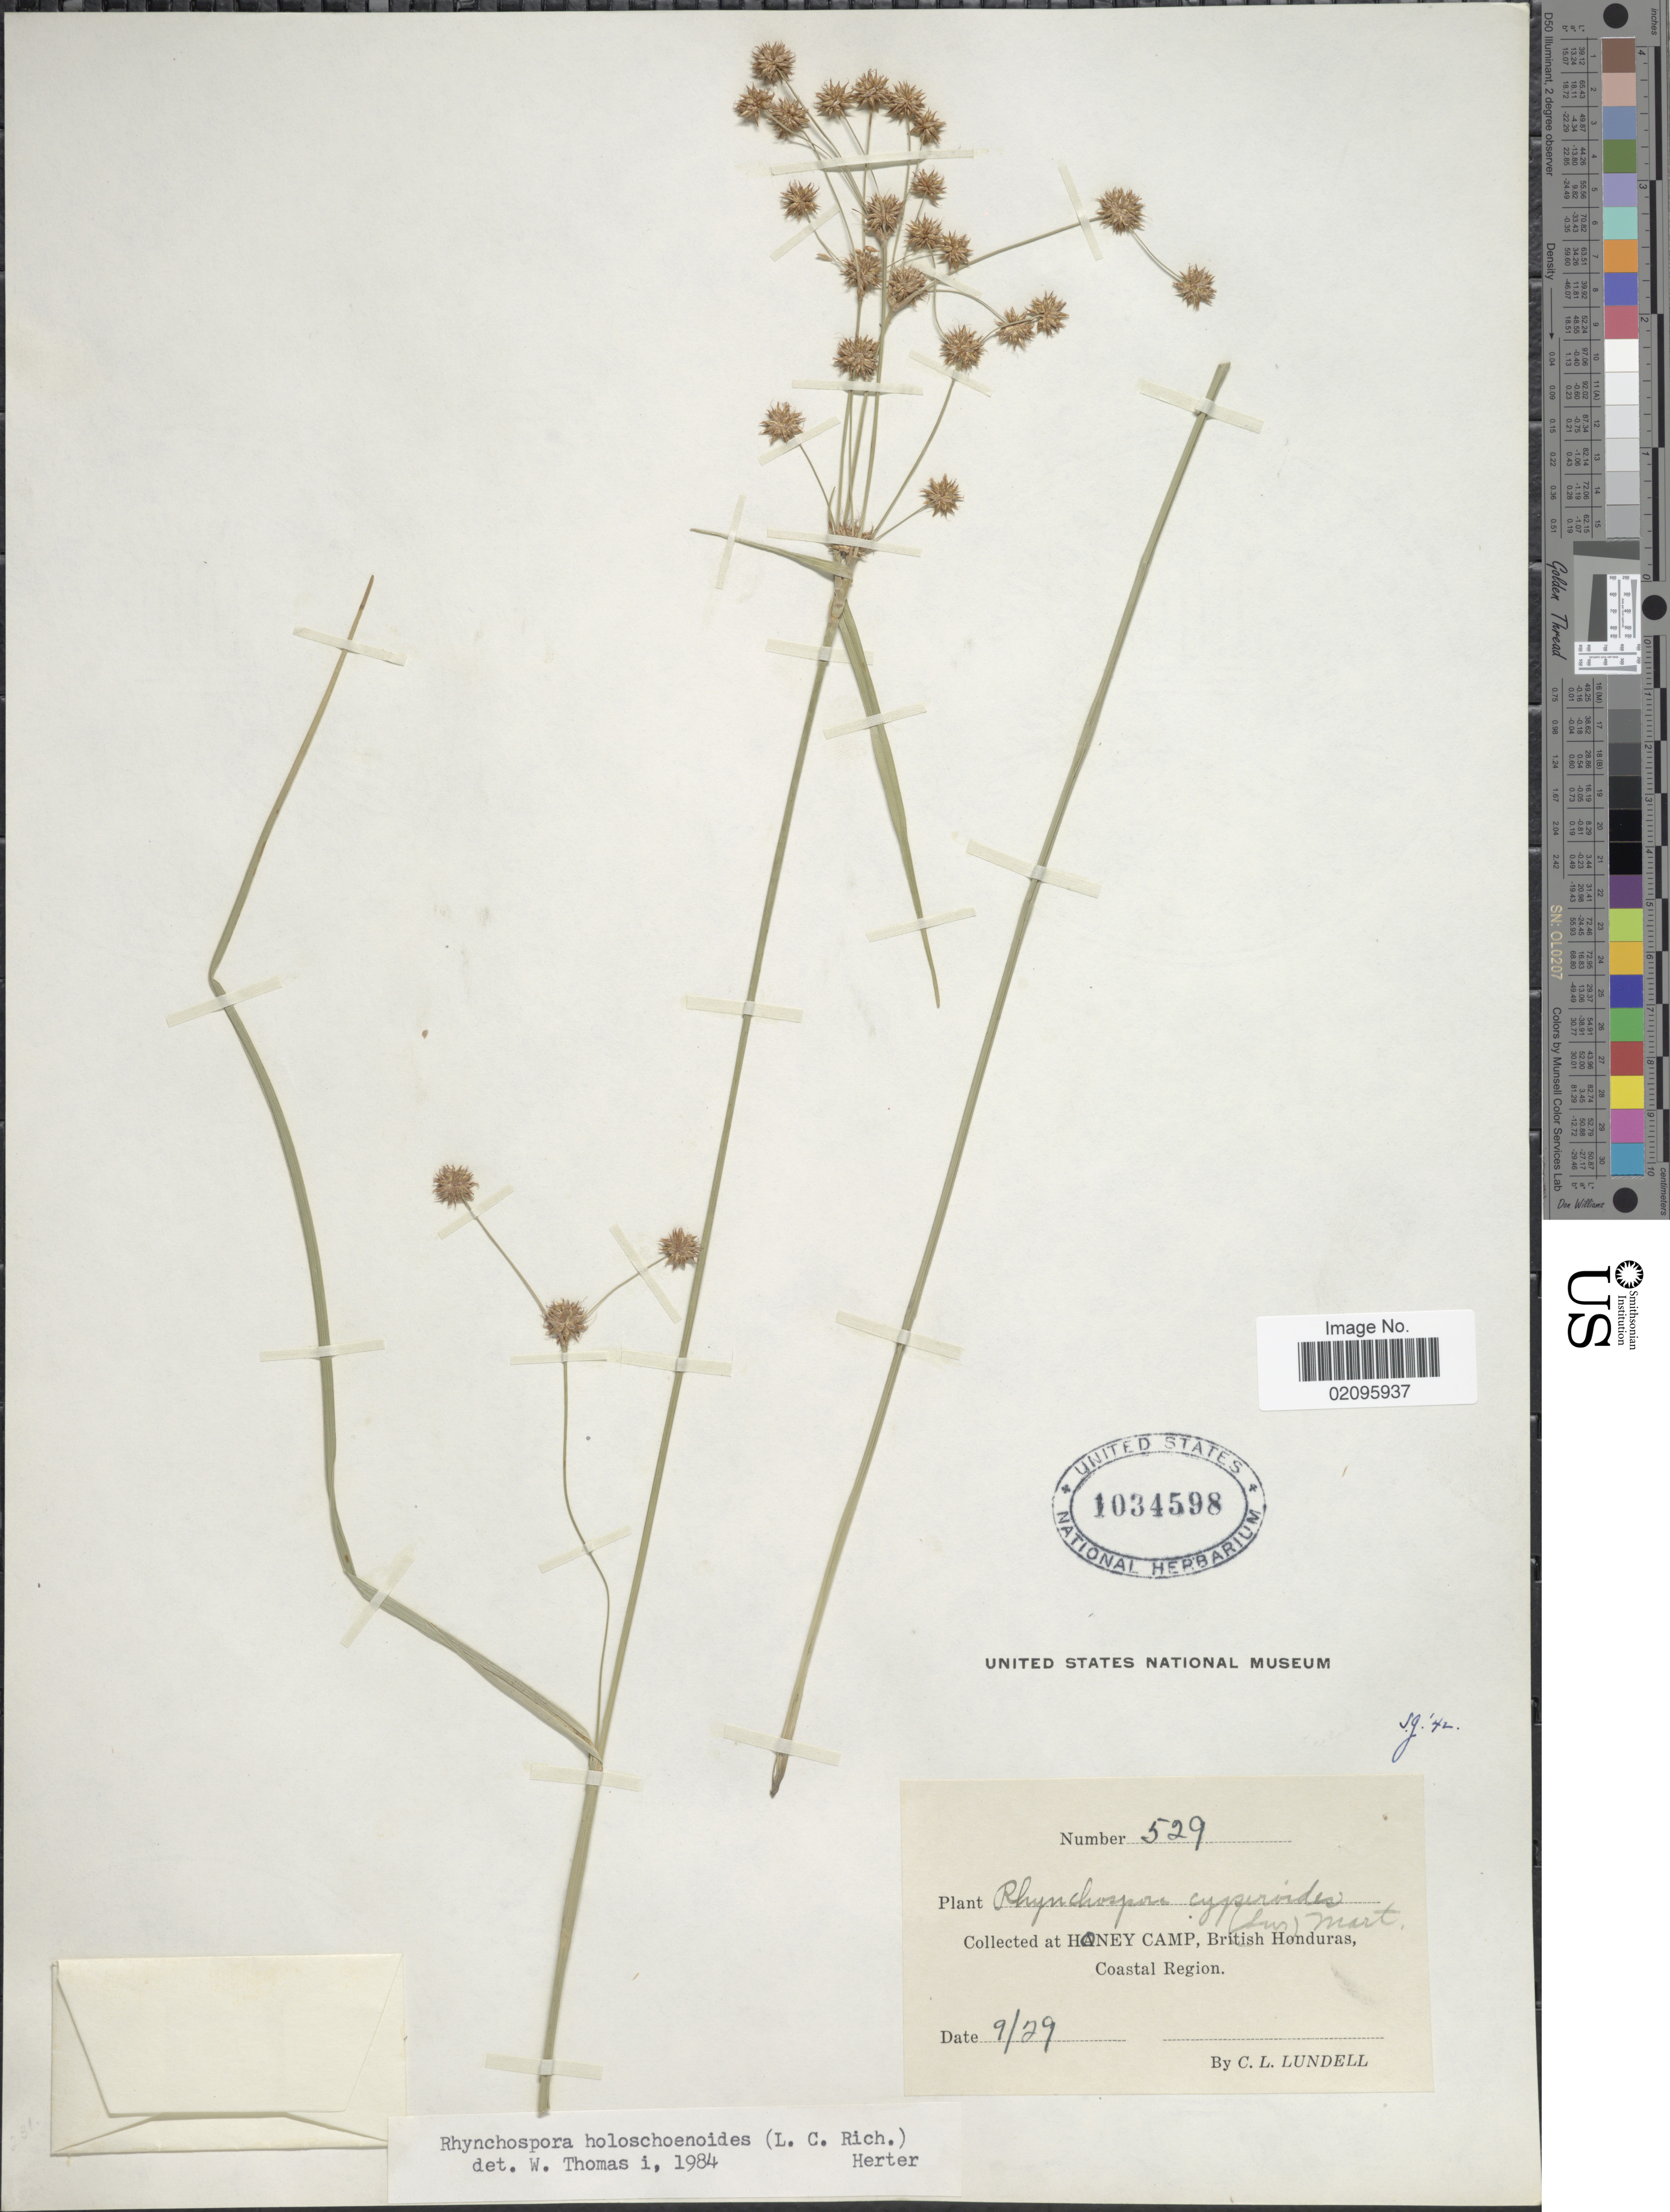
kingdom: Plantae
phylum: Tracheophyta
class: Liliopsida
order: Poales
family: Cyperaceae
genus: Rhynchospora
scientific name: Rhynchospora holoschoenoides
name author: (Rich.) Herter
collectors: C. L. Lundell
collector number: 529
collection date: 1929-09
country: Belize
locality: British Honduras, at Honey Camp, Coastal Region.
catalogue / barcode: US 1034598